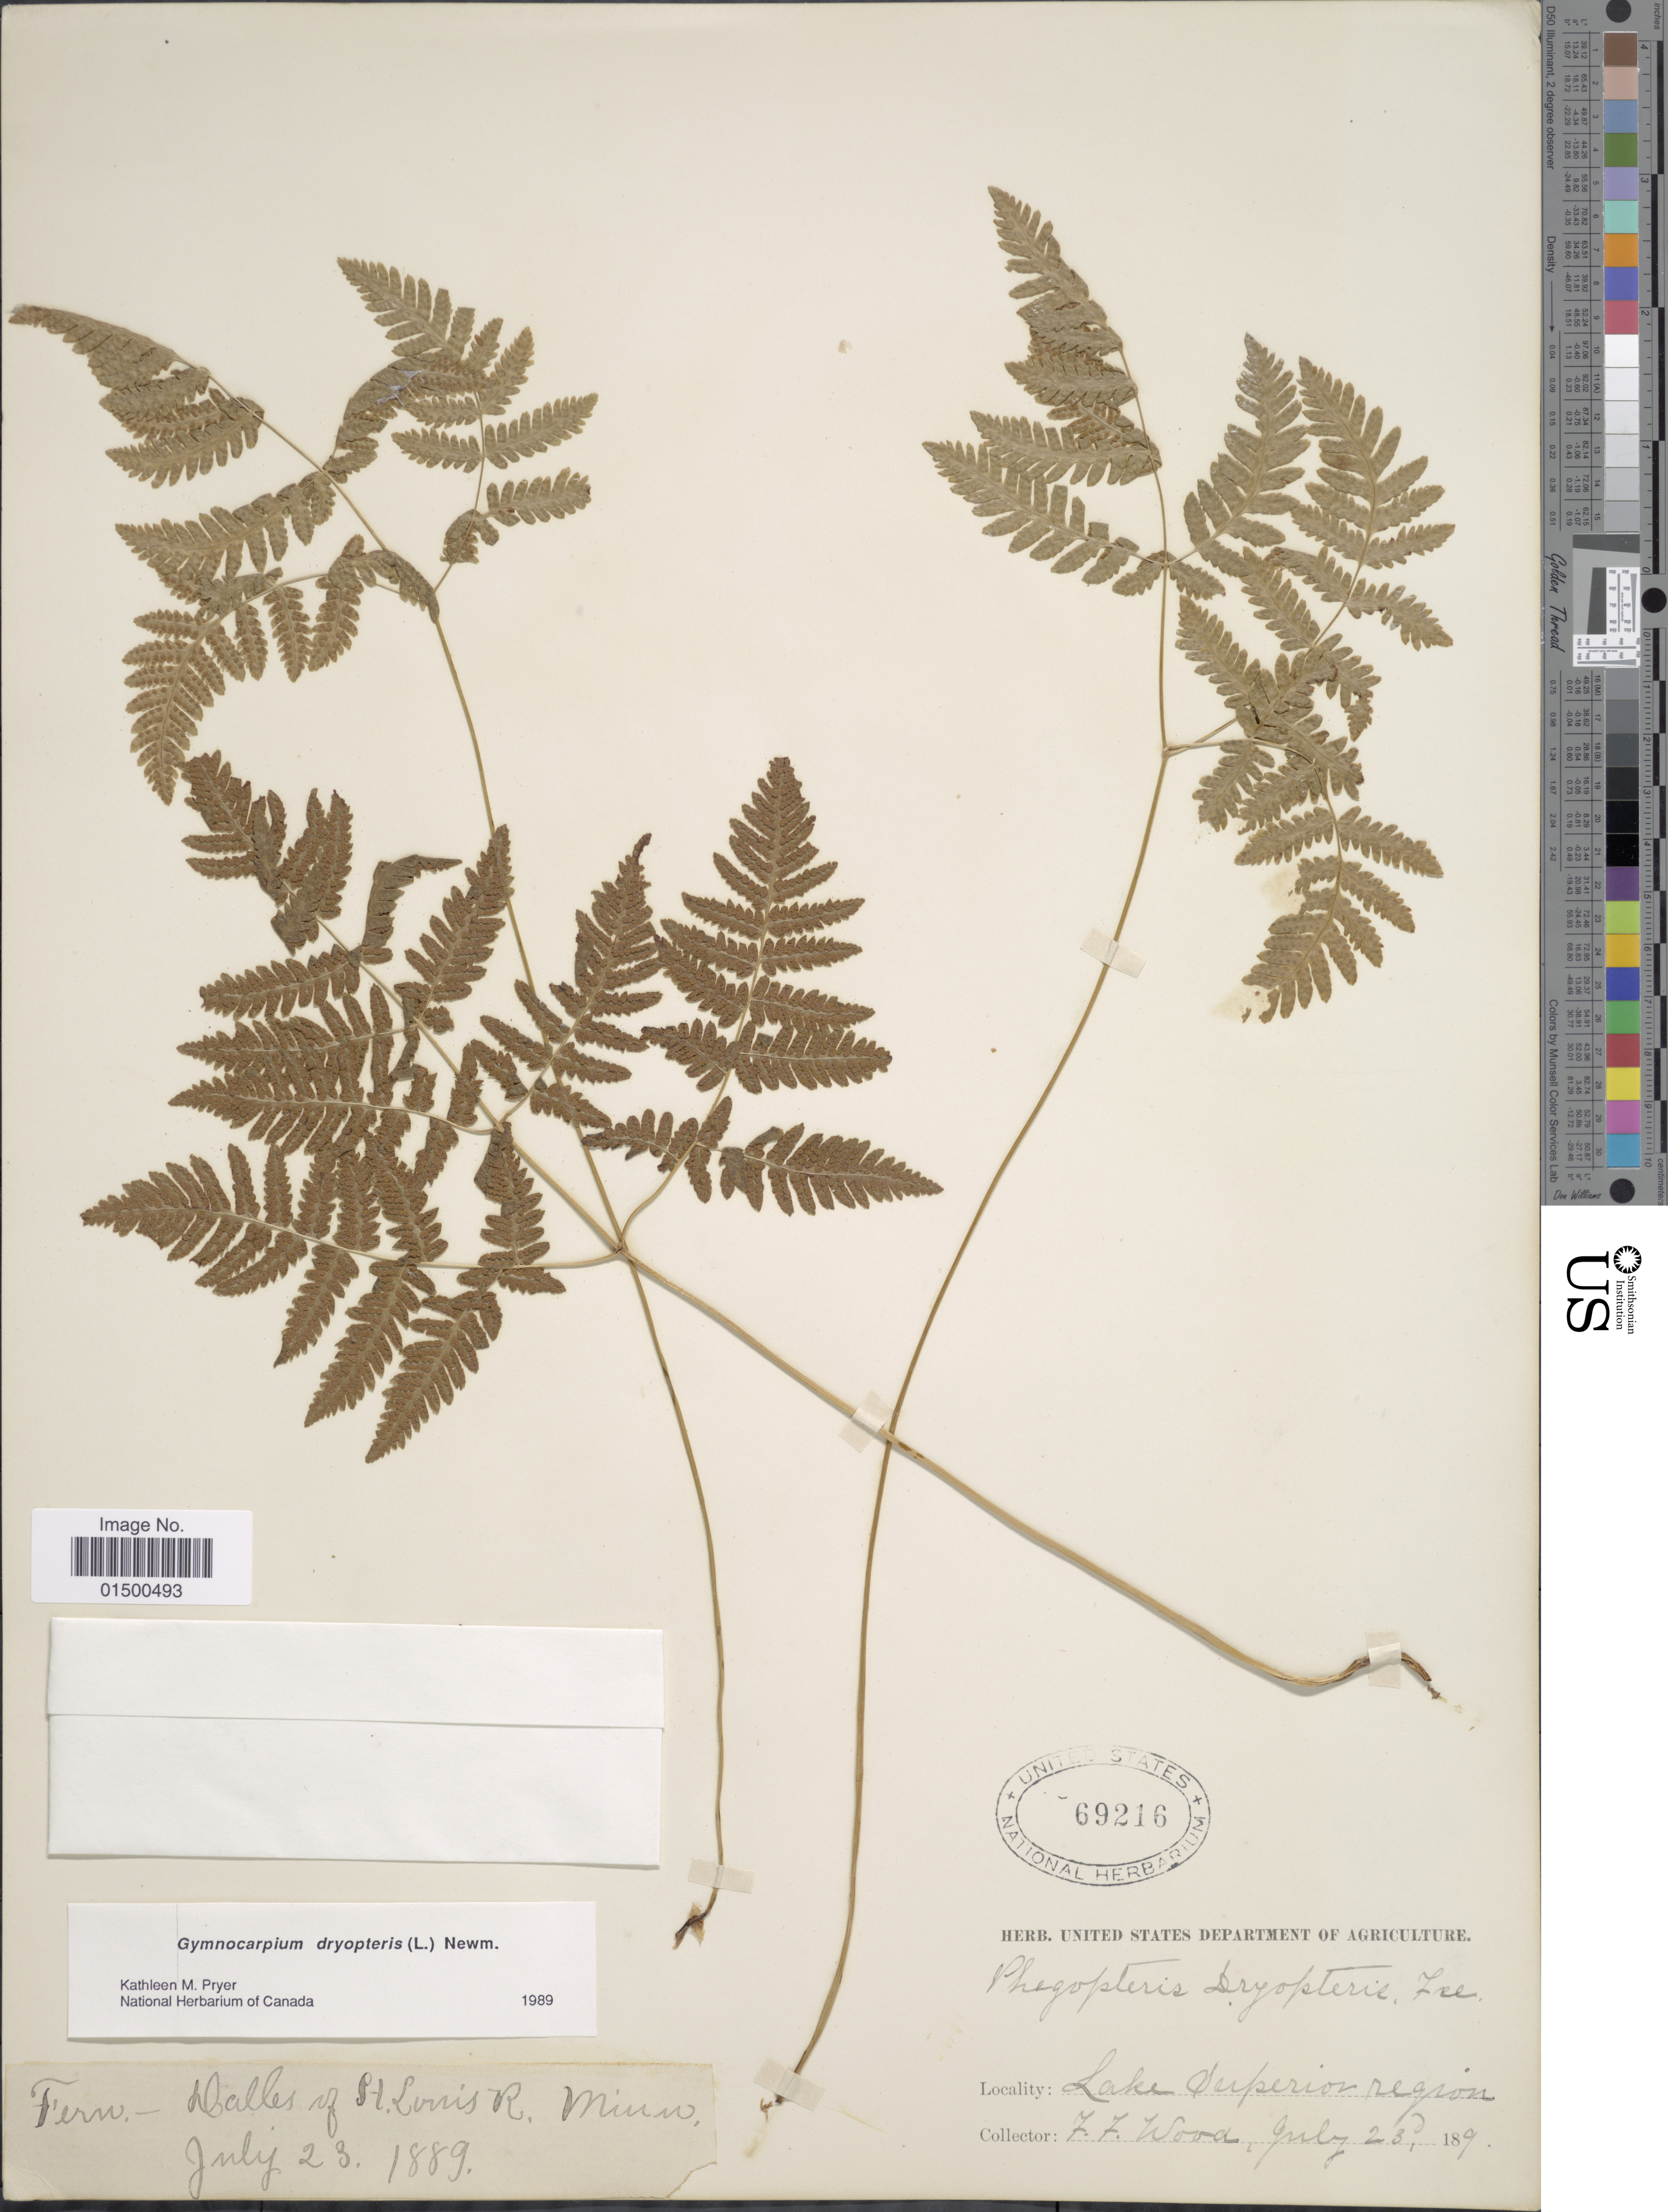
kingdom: Plantae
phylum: Tracheophyta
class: Polypodiopsida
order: Polypodiales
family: Cystopteridaceae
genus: Gymnocarpium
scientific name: Gymnocarpium dryopteris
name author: (L.) Newman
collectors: F. Wood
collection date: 1889-07-23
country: United States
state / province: Minnesota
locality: Lake Superior region, Dalles of St. Luis R.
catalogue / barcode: US 69216